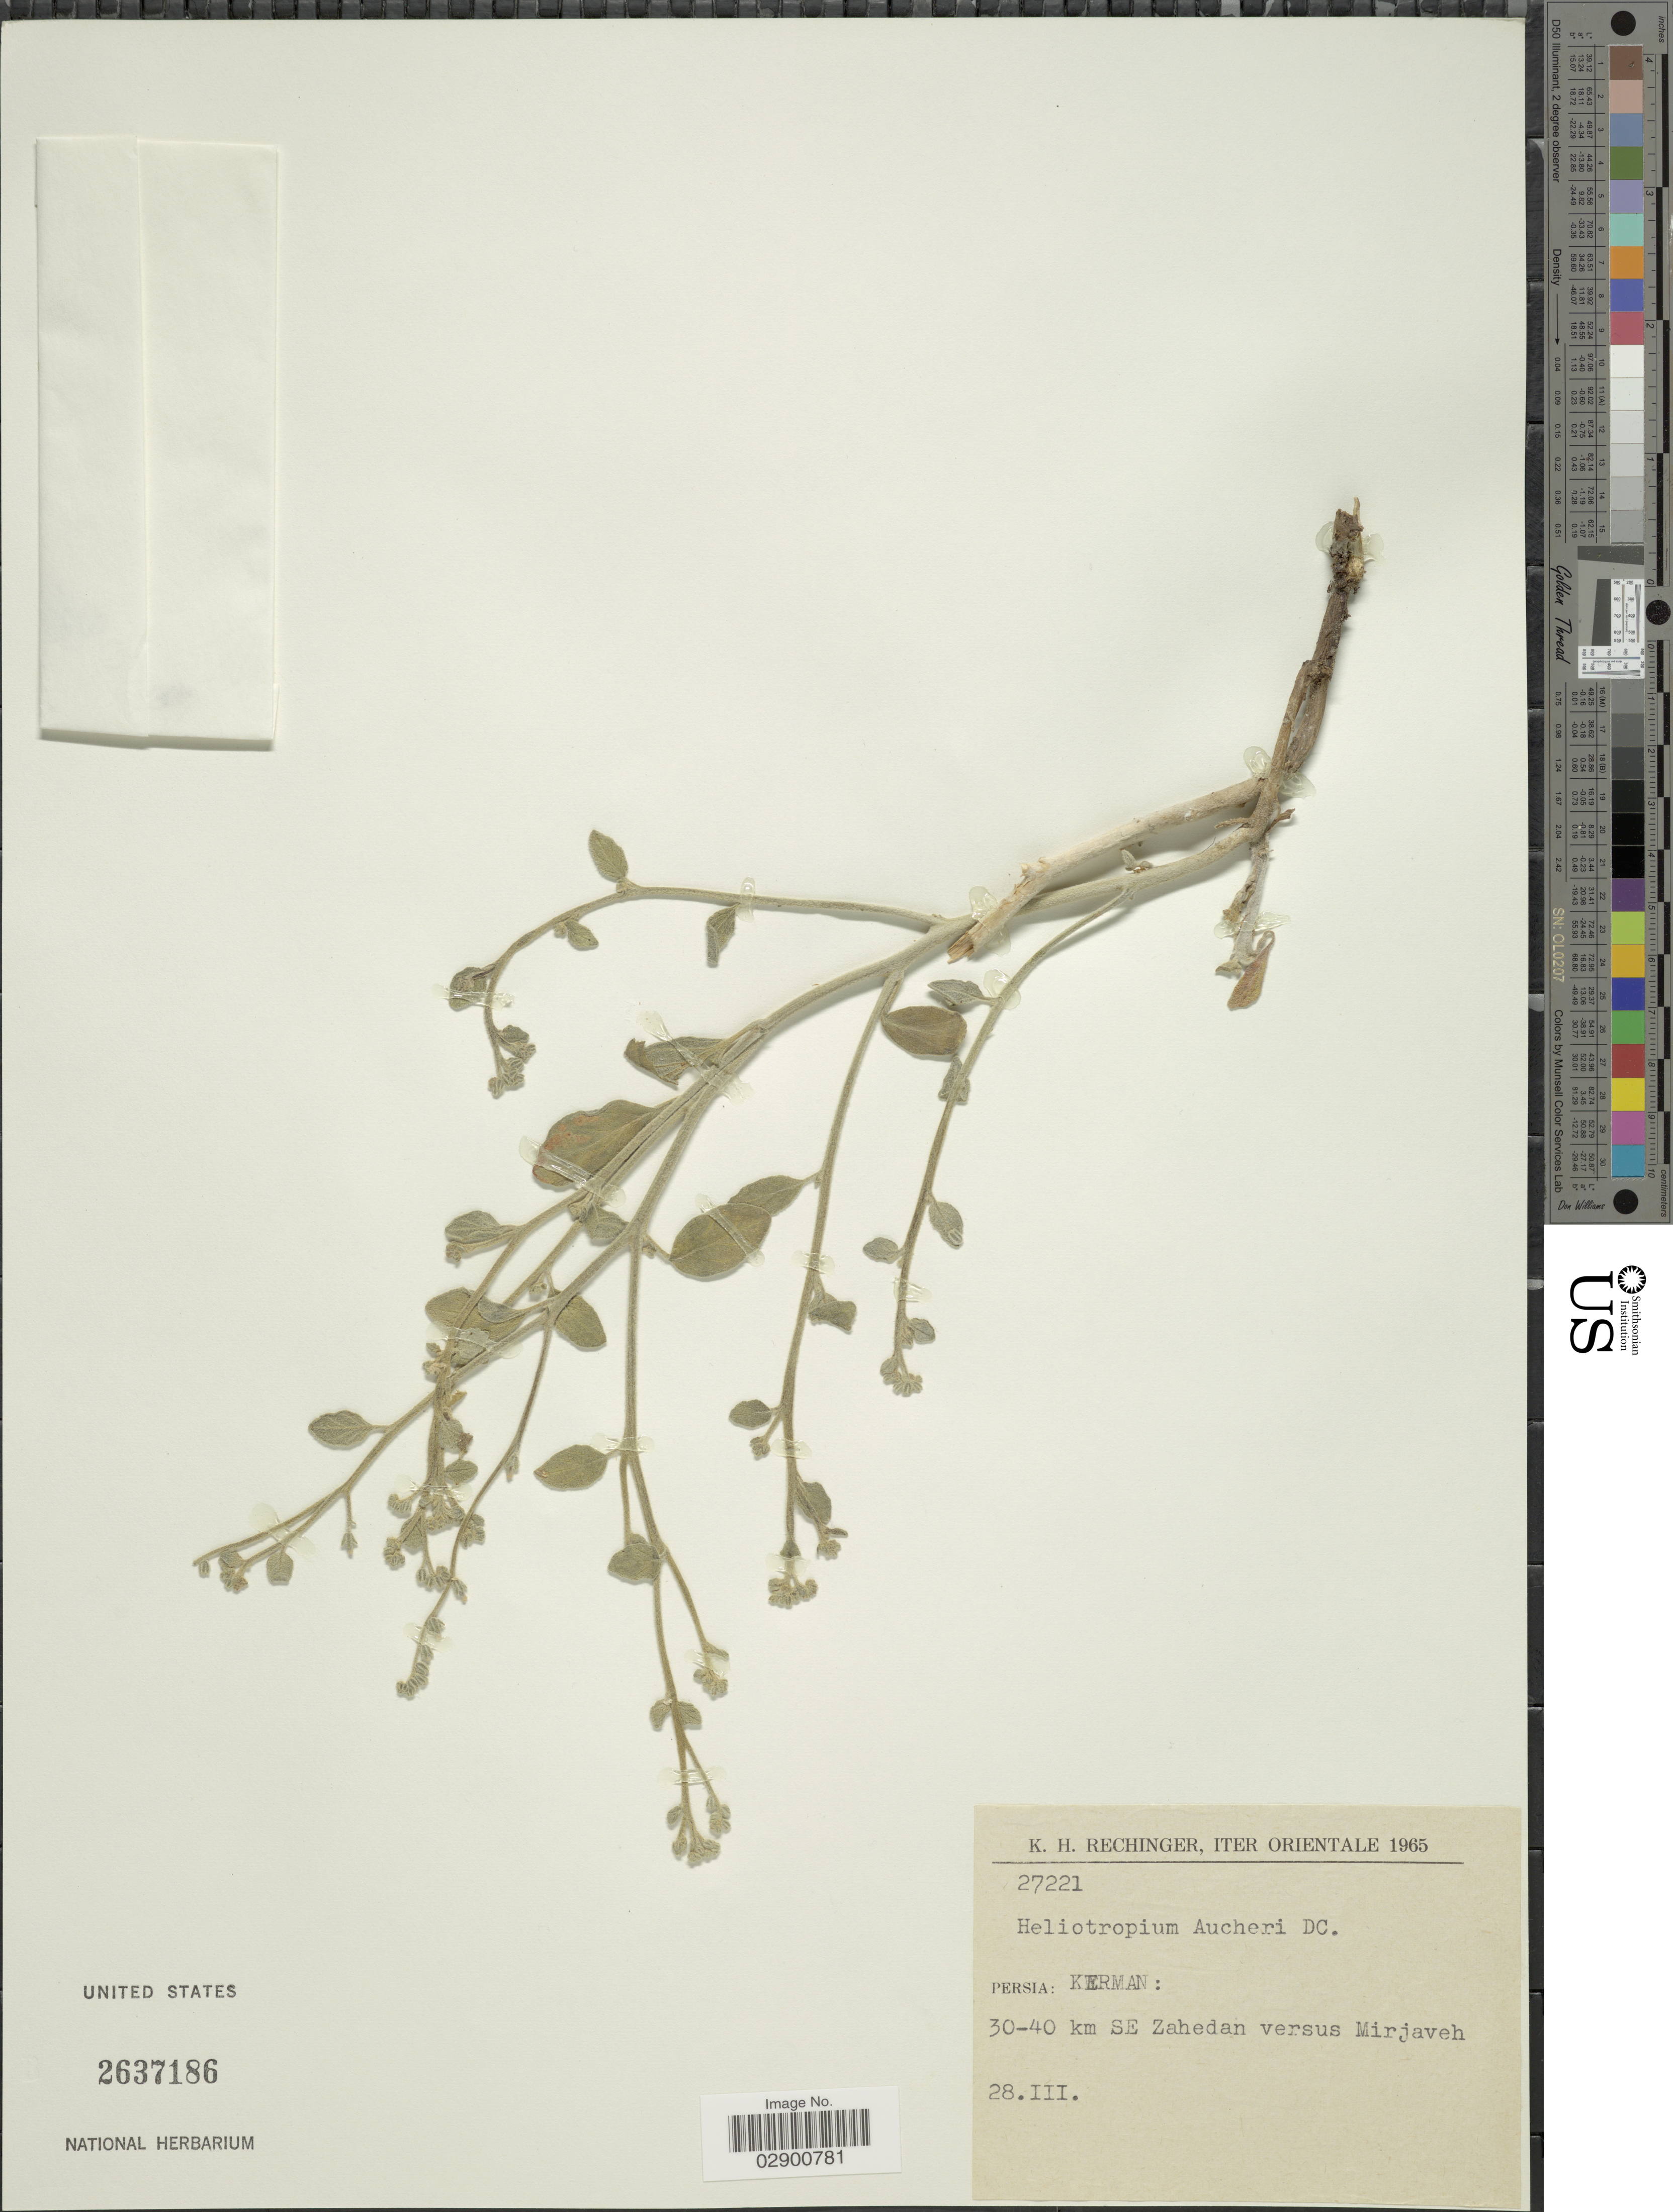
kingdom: Plantae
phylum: Tracheophyta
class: Magnoliopsida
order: Boraginales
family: Heliotropiaceae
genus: Heliotropium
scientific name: Heliotropium aucheri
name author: DC.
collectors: K. H. Rechinger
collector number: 27221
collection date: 1965-03-28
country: Iran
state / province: Kerman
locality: Persia: Kerman: 30-40 km SE Zahedan versus Mirjaveh.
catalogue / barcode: US 2637186